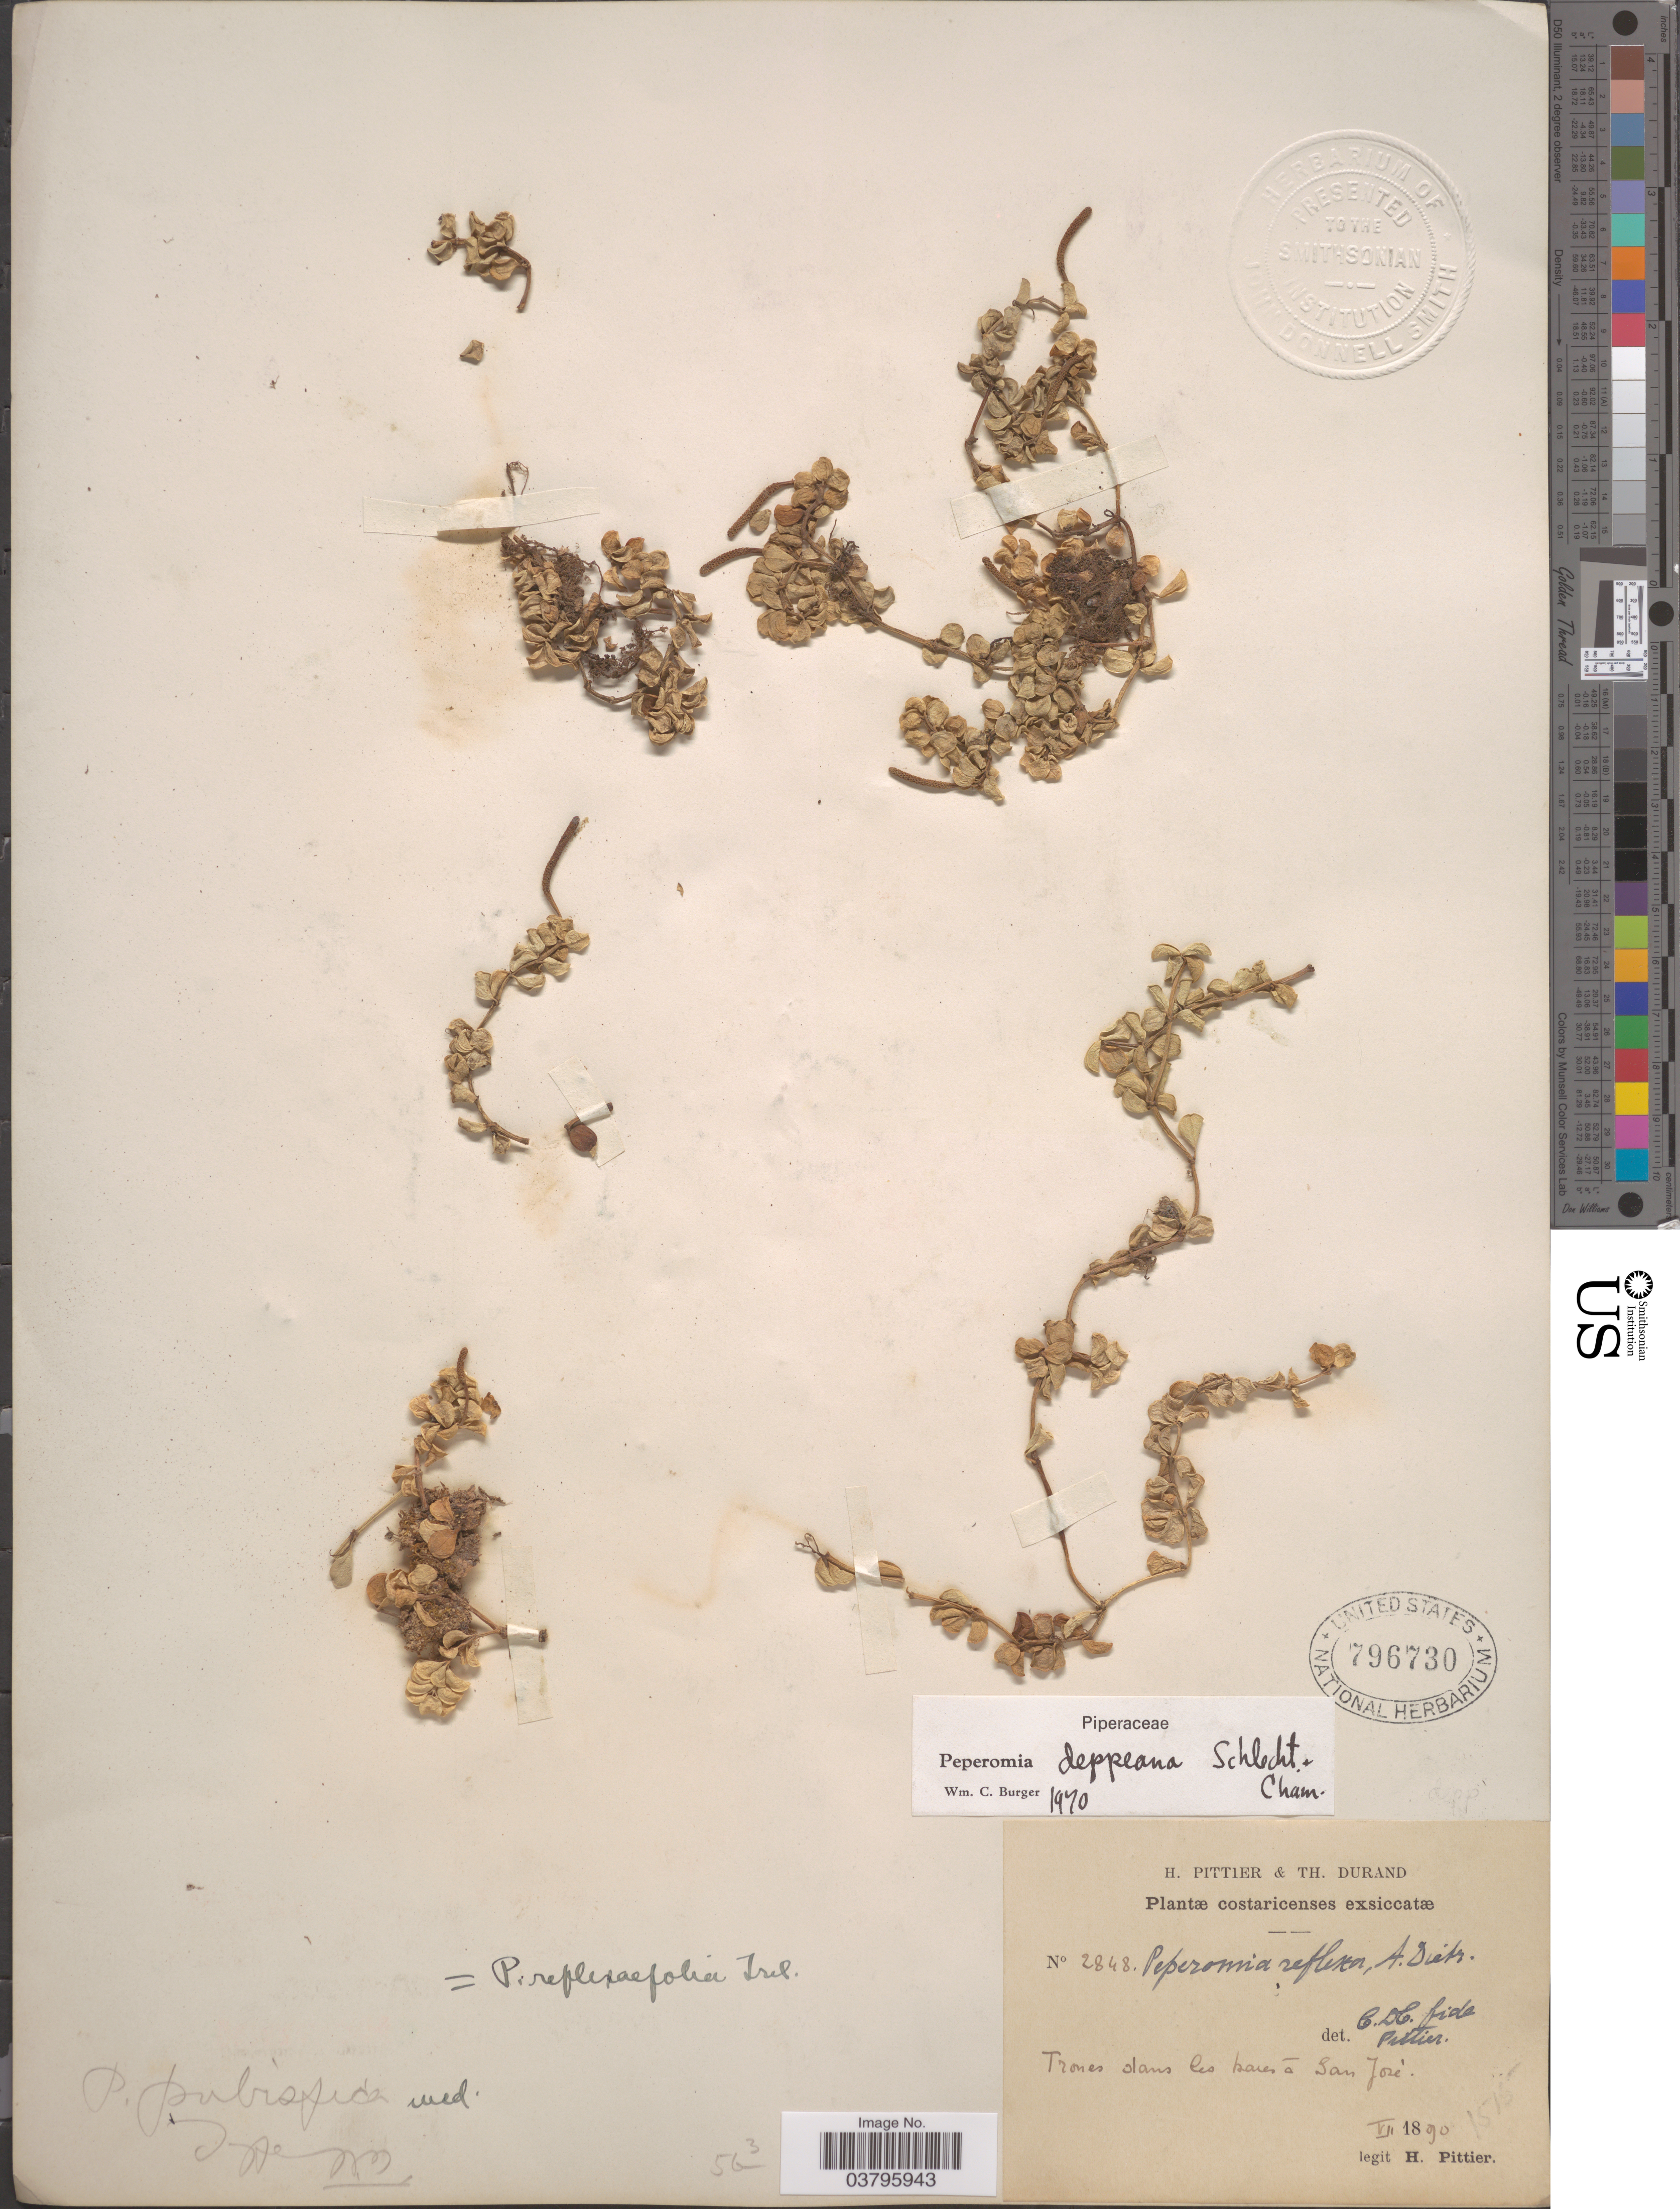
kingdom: Plantae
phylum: Tracheophyta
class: Magnoliopsida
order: Piperales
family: Piperaceae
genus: Peperomia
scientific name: Peperomia deppeana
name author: Schltdl. & Cham.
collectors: H. F. Pittier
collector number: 2848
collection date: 1890-12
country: Costa Rica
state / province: San José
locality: Trones dans les baies á San José.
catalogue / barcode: US 796730